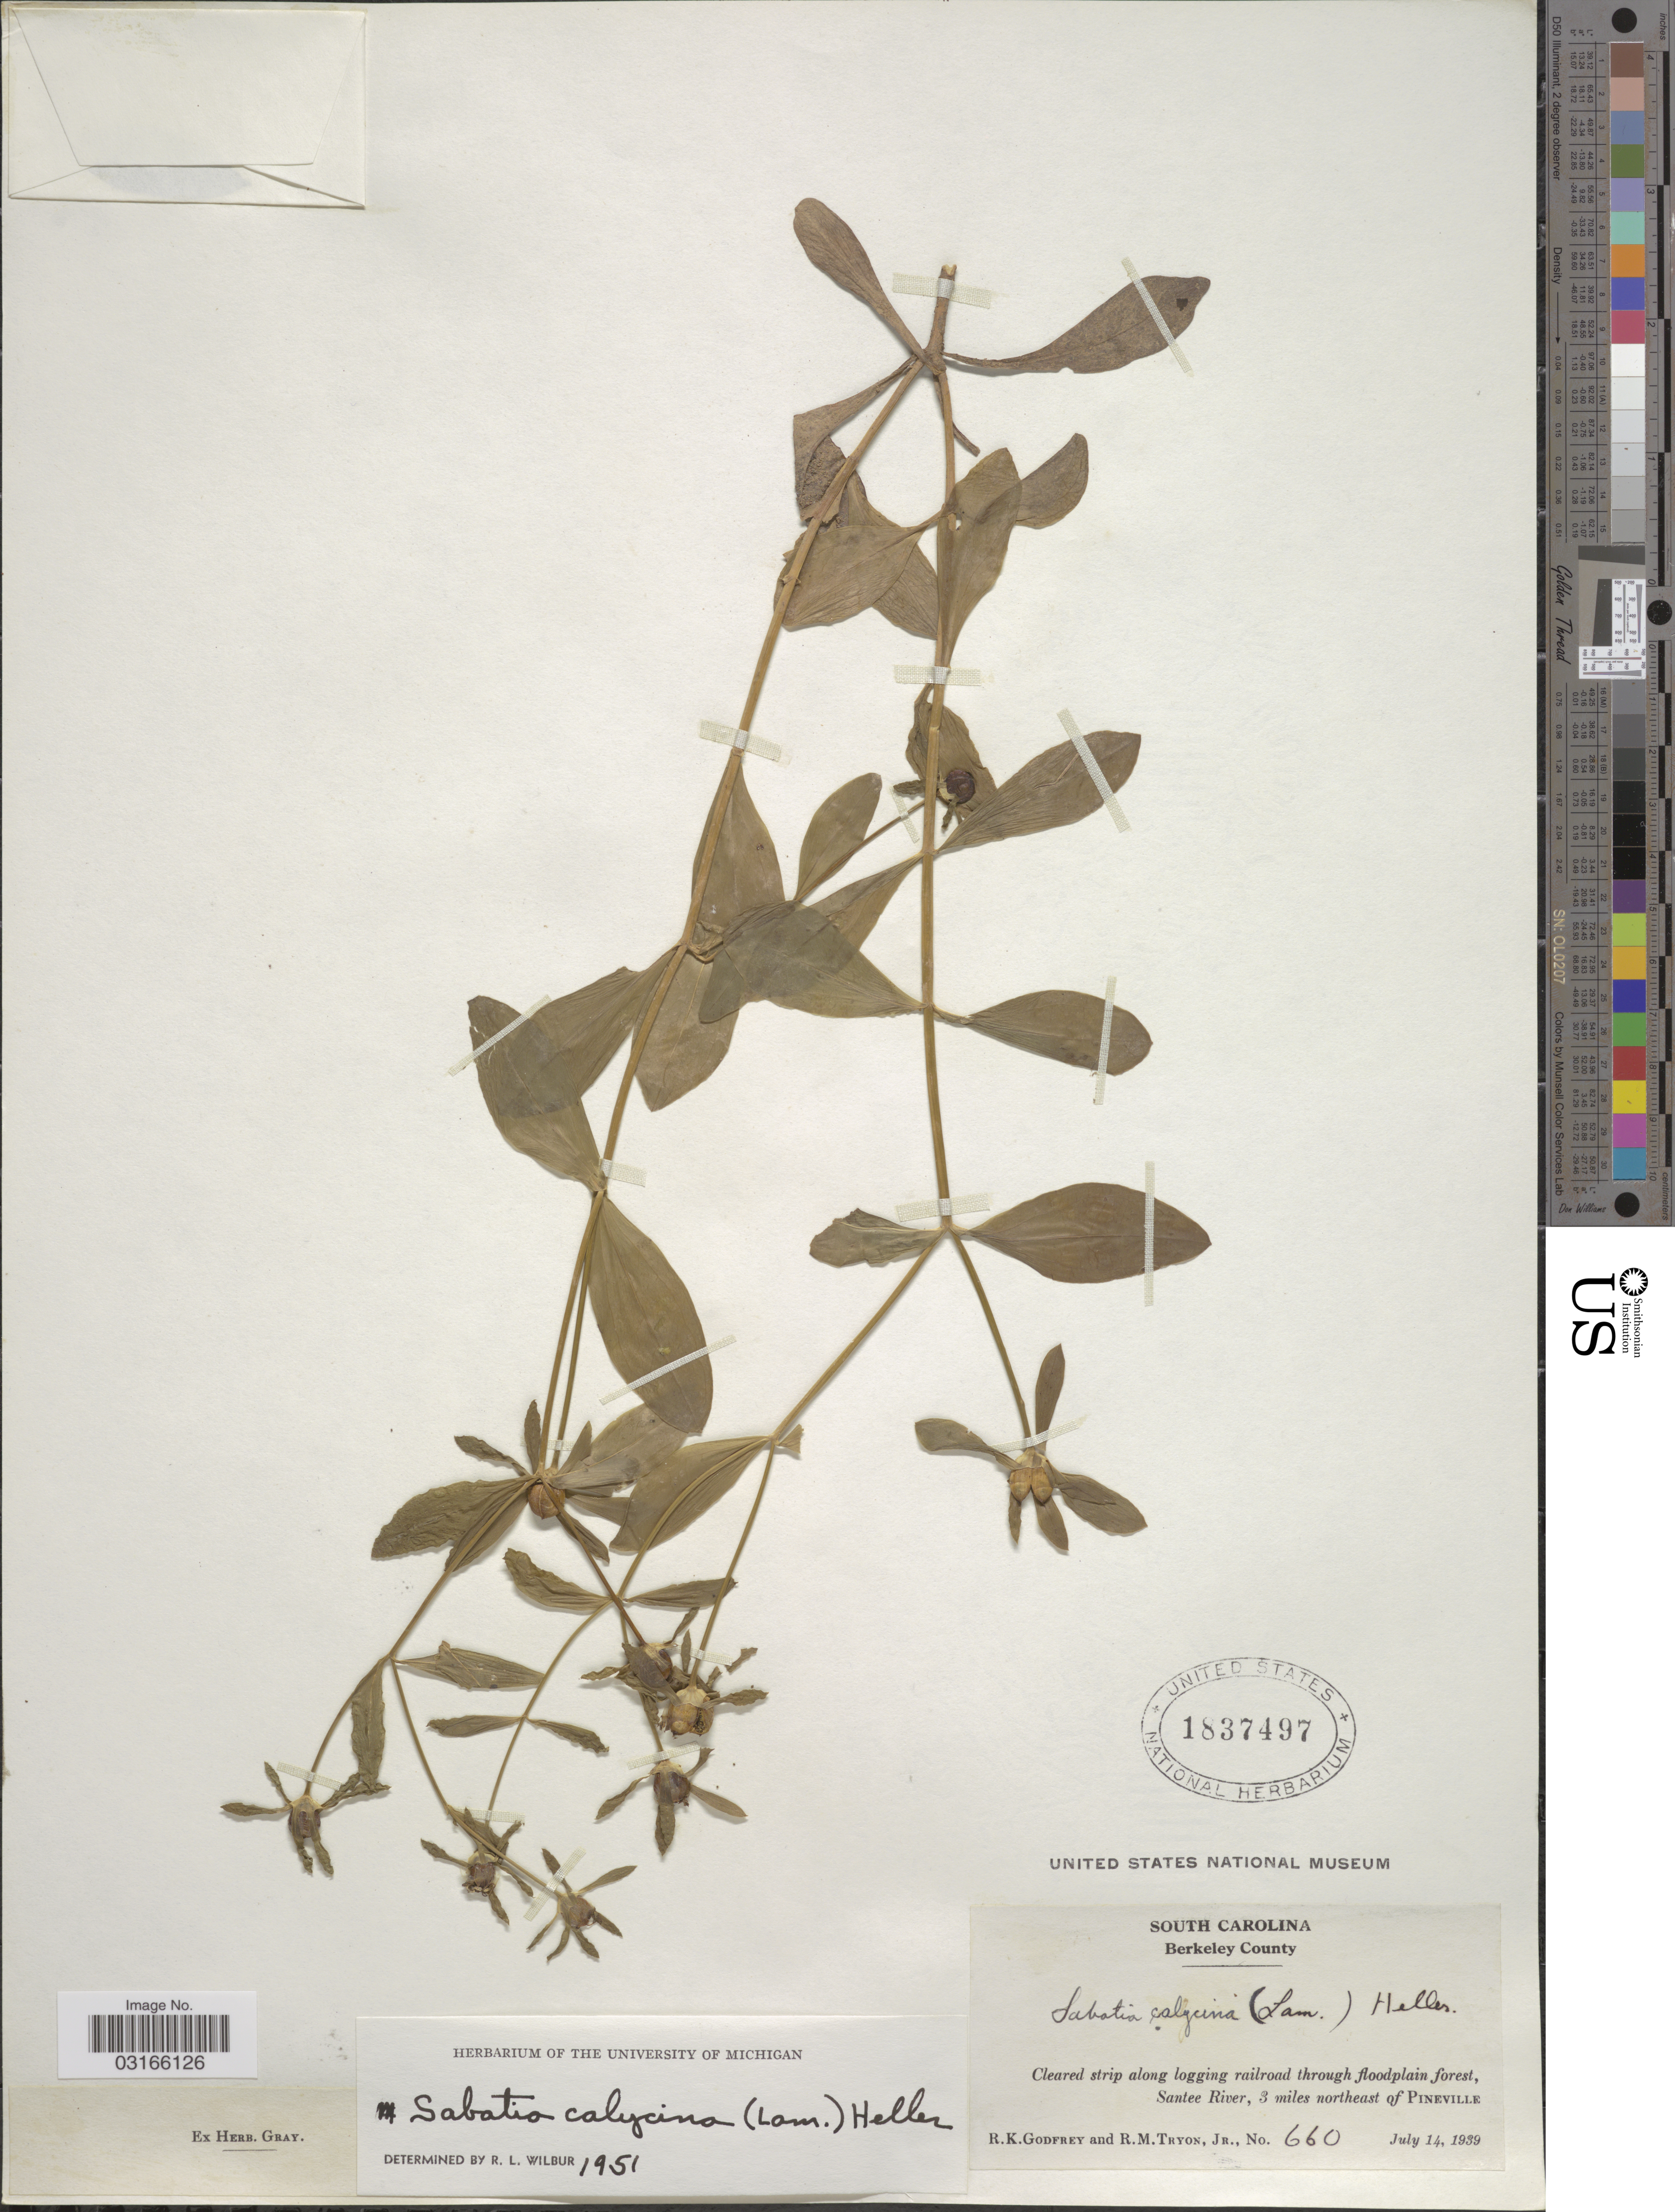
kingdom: Plantae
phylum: Tracheophyta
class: Magnoliopsida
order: Gentianales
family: Gentianaceae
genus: Sabatia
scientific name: Sabatia calycina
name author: (Lam.) A. Heller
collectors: R. K. Godfrey & R. Tryon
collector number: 660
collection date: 1939-07-14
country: United States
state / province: South Carolina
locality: Berkeley County, Cleared strip along logging railroad through floodplain forest, Santee River, 3 miles northeast of Pineville.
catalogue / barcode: US 1837497